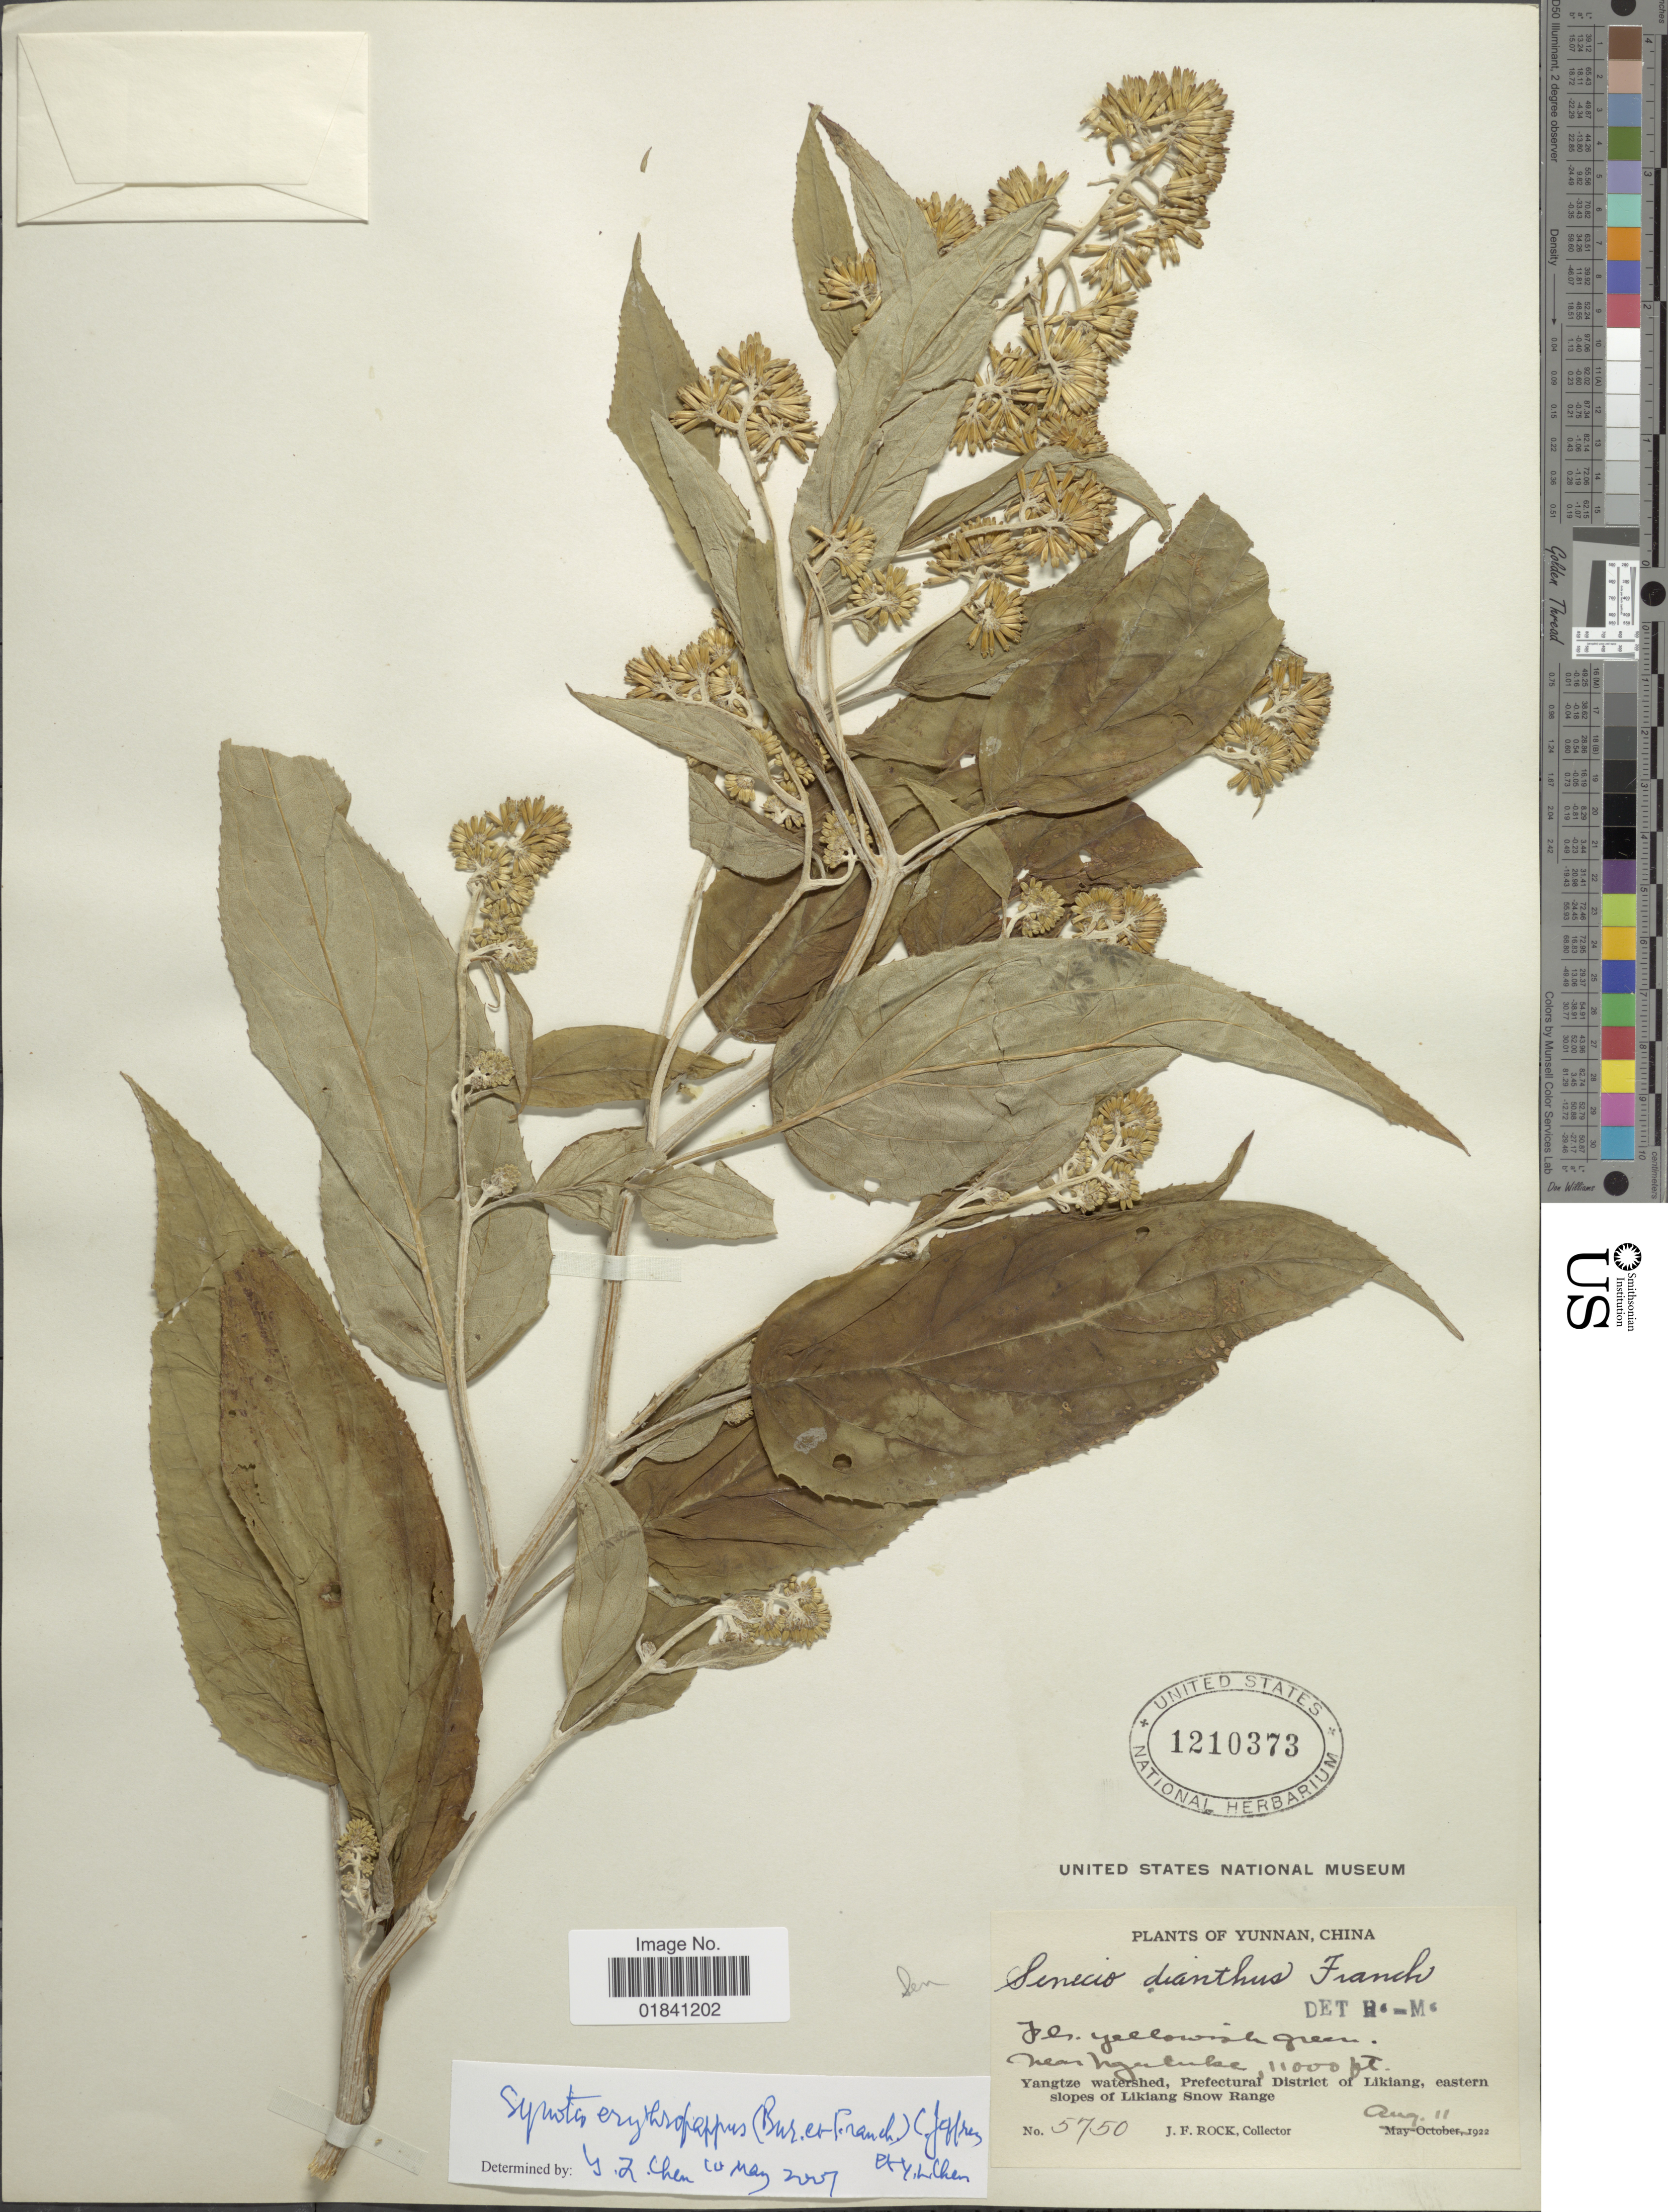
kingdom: Plantae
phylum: Tracheophyta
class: Magnoliopsida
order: Asterales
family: Asteraceae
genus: Synotis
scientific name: Synotis erythropappa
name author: (Bureau & Franch.) C. Jeffrey & Y.L. Chen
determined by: Chen, Y. L.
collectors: J. F. Rock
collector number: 5750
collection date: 1922-08-11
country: China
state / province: Yunnan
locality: Near Nguluke. Yangtze watershed, Prefectural District of Likiang, eastern slopes of Likiang Snow Range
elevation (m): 3353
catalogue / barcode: US 1210373